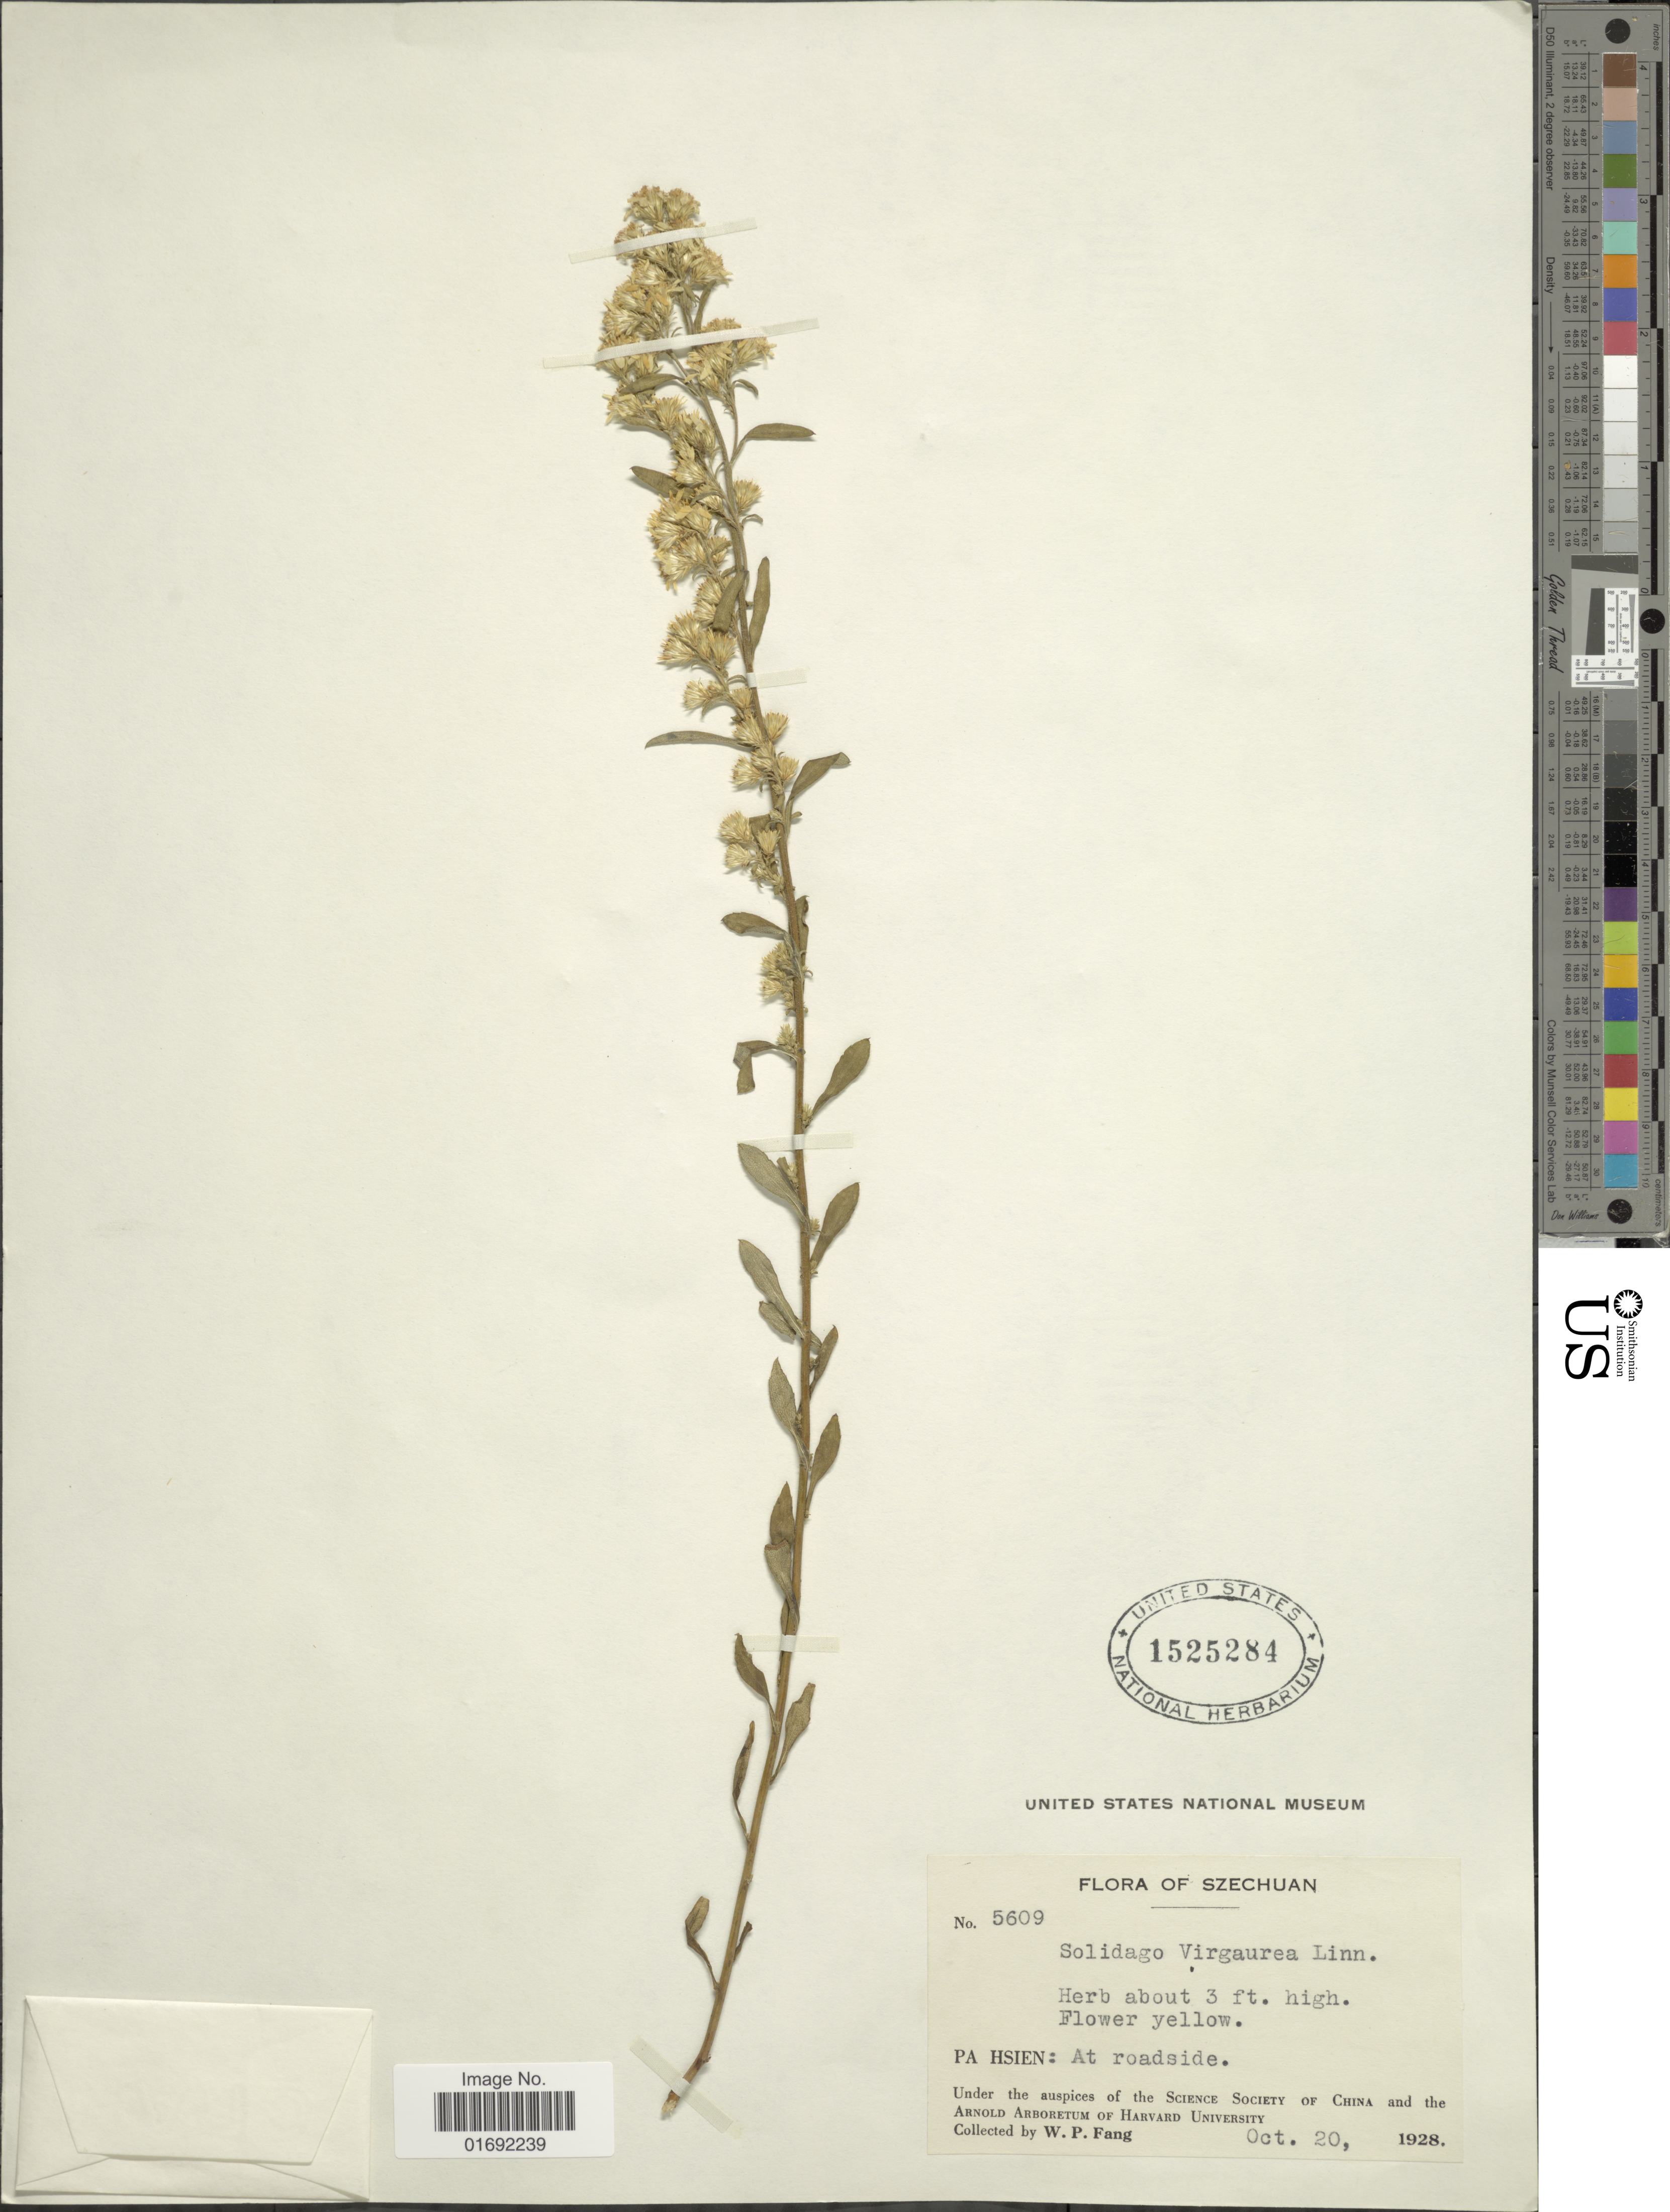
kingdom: Plantae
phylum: Tracheophyta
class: Magnoliopsida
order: Asterales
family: Asteraceae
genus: Solidago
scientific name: Solidago virgaurea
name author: L.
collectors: W. P. Fang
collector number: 5609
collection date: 1928-10-20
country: China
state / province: Sichuan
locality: Szechuan, Pa Hsien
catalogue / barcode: US 1525284